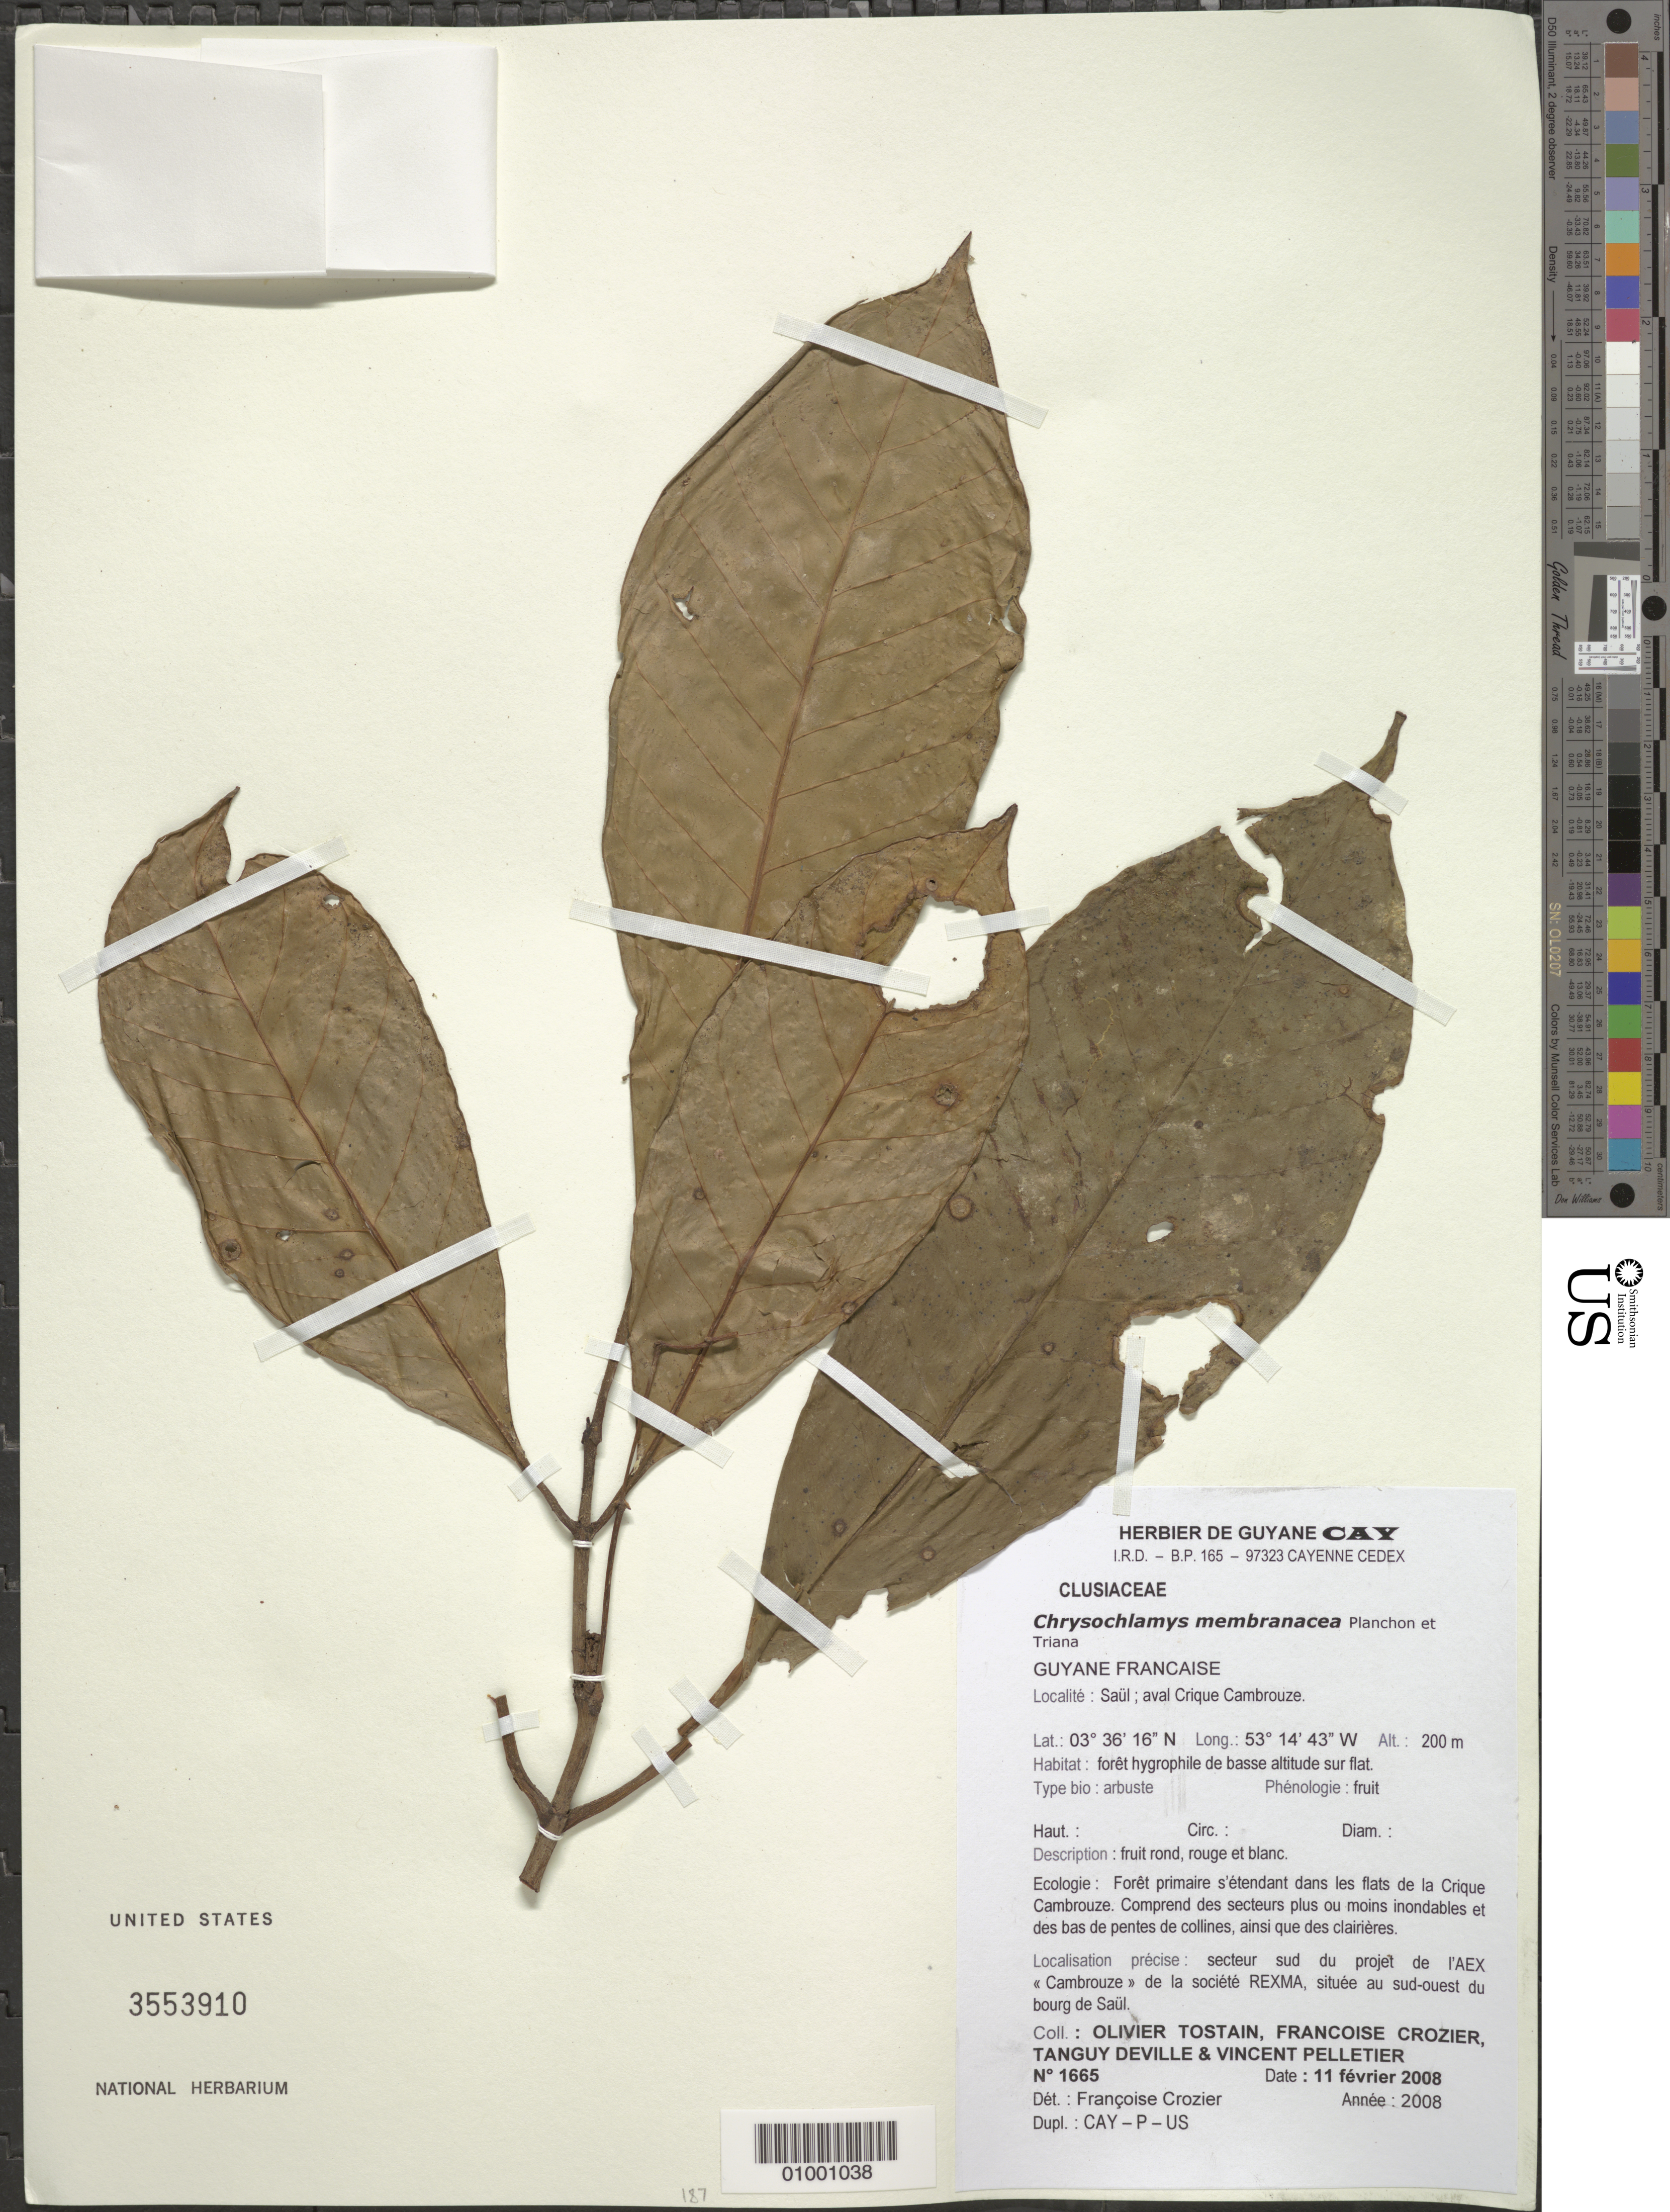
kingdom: Plantae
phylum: Tracheophyta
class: Magnoliopsida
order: Malpighiales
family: Clusiaceae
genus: Chrysochlamys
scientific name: Chrysochlamys membranacea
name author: Planch. & Triana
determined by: Crozier, F.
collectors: O. Tostain, F. Crozier, T. Deville & V. Pelletier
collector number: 1665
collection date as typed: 11-Feb-08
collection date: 2008-02-11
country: French Guiana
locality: Saül; aval Crique Cambrouze. Secteur sud du projet de l'AEX "Cambrouze" de la societe REXMA, situee au sud-ouest du bourg de Saül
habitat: Foret hygrophile de basse altitude sur flat. Foret primaire s'etendant dans les flats de la Crique Cambrouze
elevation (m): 200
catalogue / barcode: US 3553910